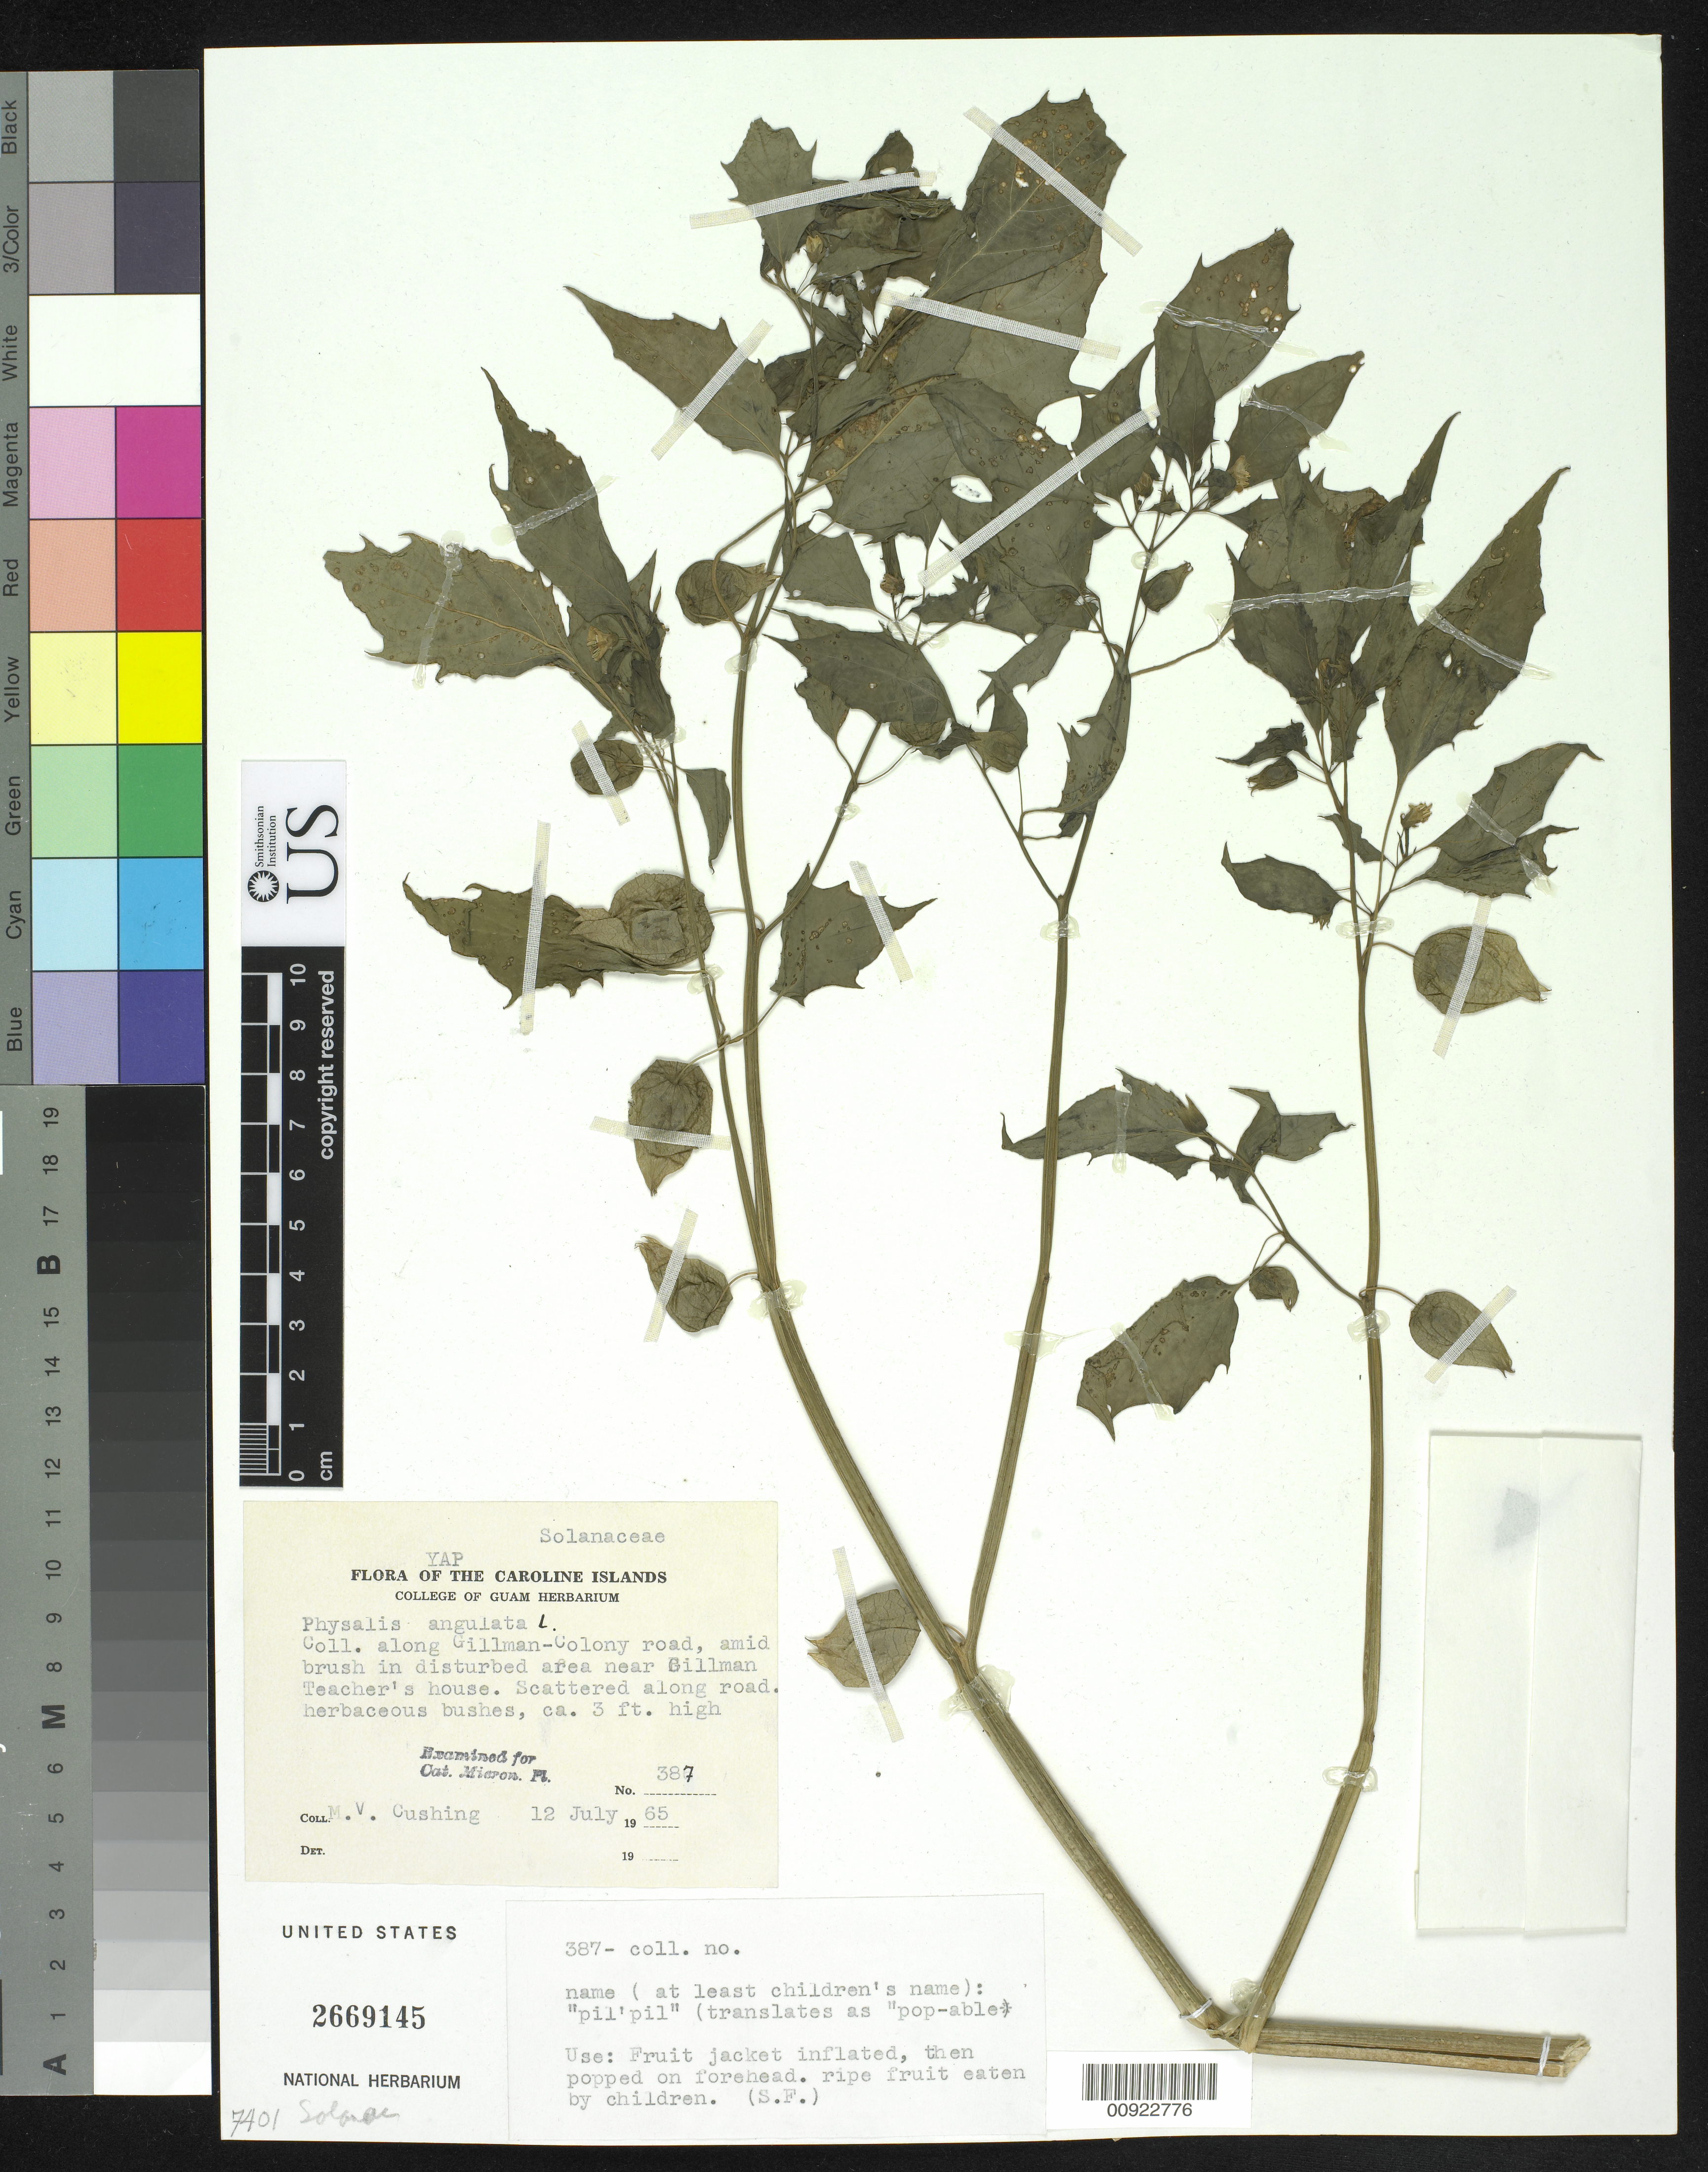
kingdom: Plantae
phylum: Tracheophyta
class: Magnoliopsida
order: Solanales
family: Solanaceae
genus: Physalis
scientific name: Physalis angulata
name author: L.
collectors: M. V. Cushing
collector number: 387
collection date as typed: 12 Jul 1965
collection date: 1965-07-12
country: Micronesia, Federated States of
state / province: Yap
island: Yap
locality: Gillman-Colony road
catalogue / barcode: US 2669145